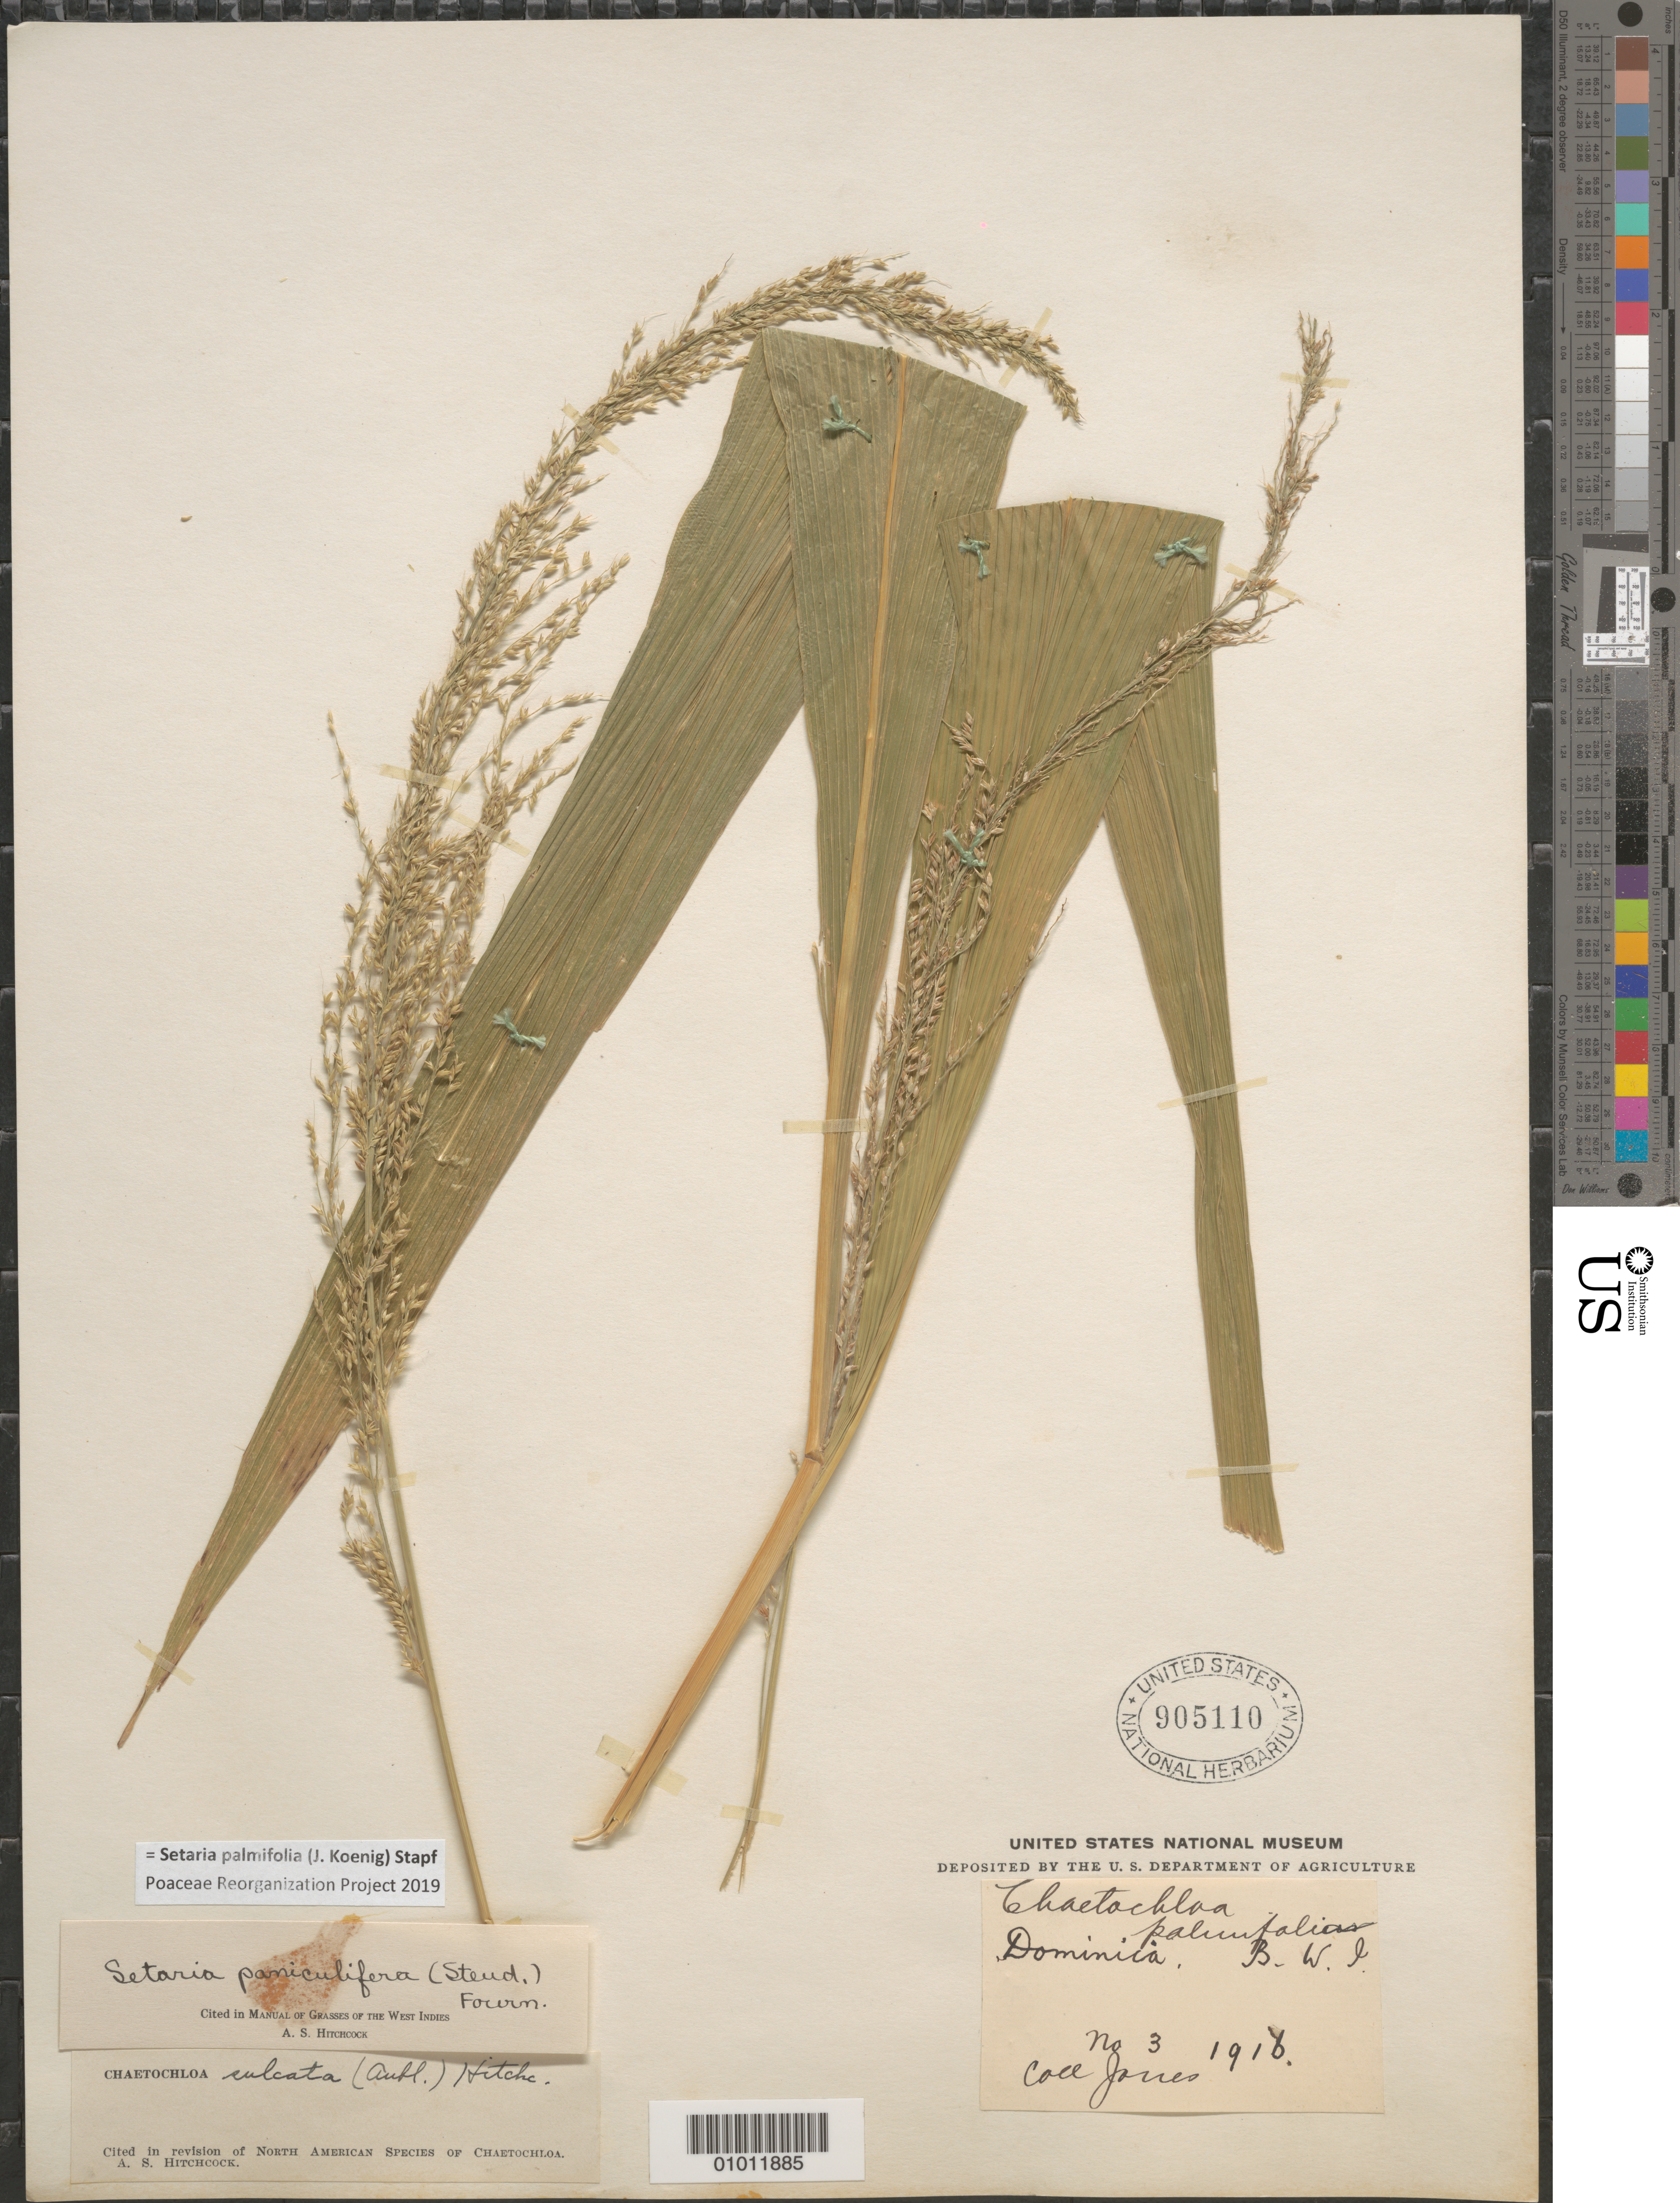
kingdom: Plantae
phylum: Tracheophyta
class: Liliopsida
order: Poales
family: Poaceae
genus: Setaria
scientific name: Setaria palmifolia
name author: (J. Koenig) Stapf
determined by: Poaceae Reorganization Project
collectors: -- Jones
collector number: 3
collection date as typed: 1918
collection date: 1918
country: Dominica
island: Dominica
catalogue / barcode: US 905110